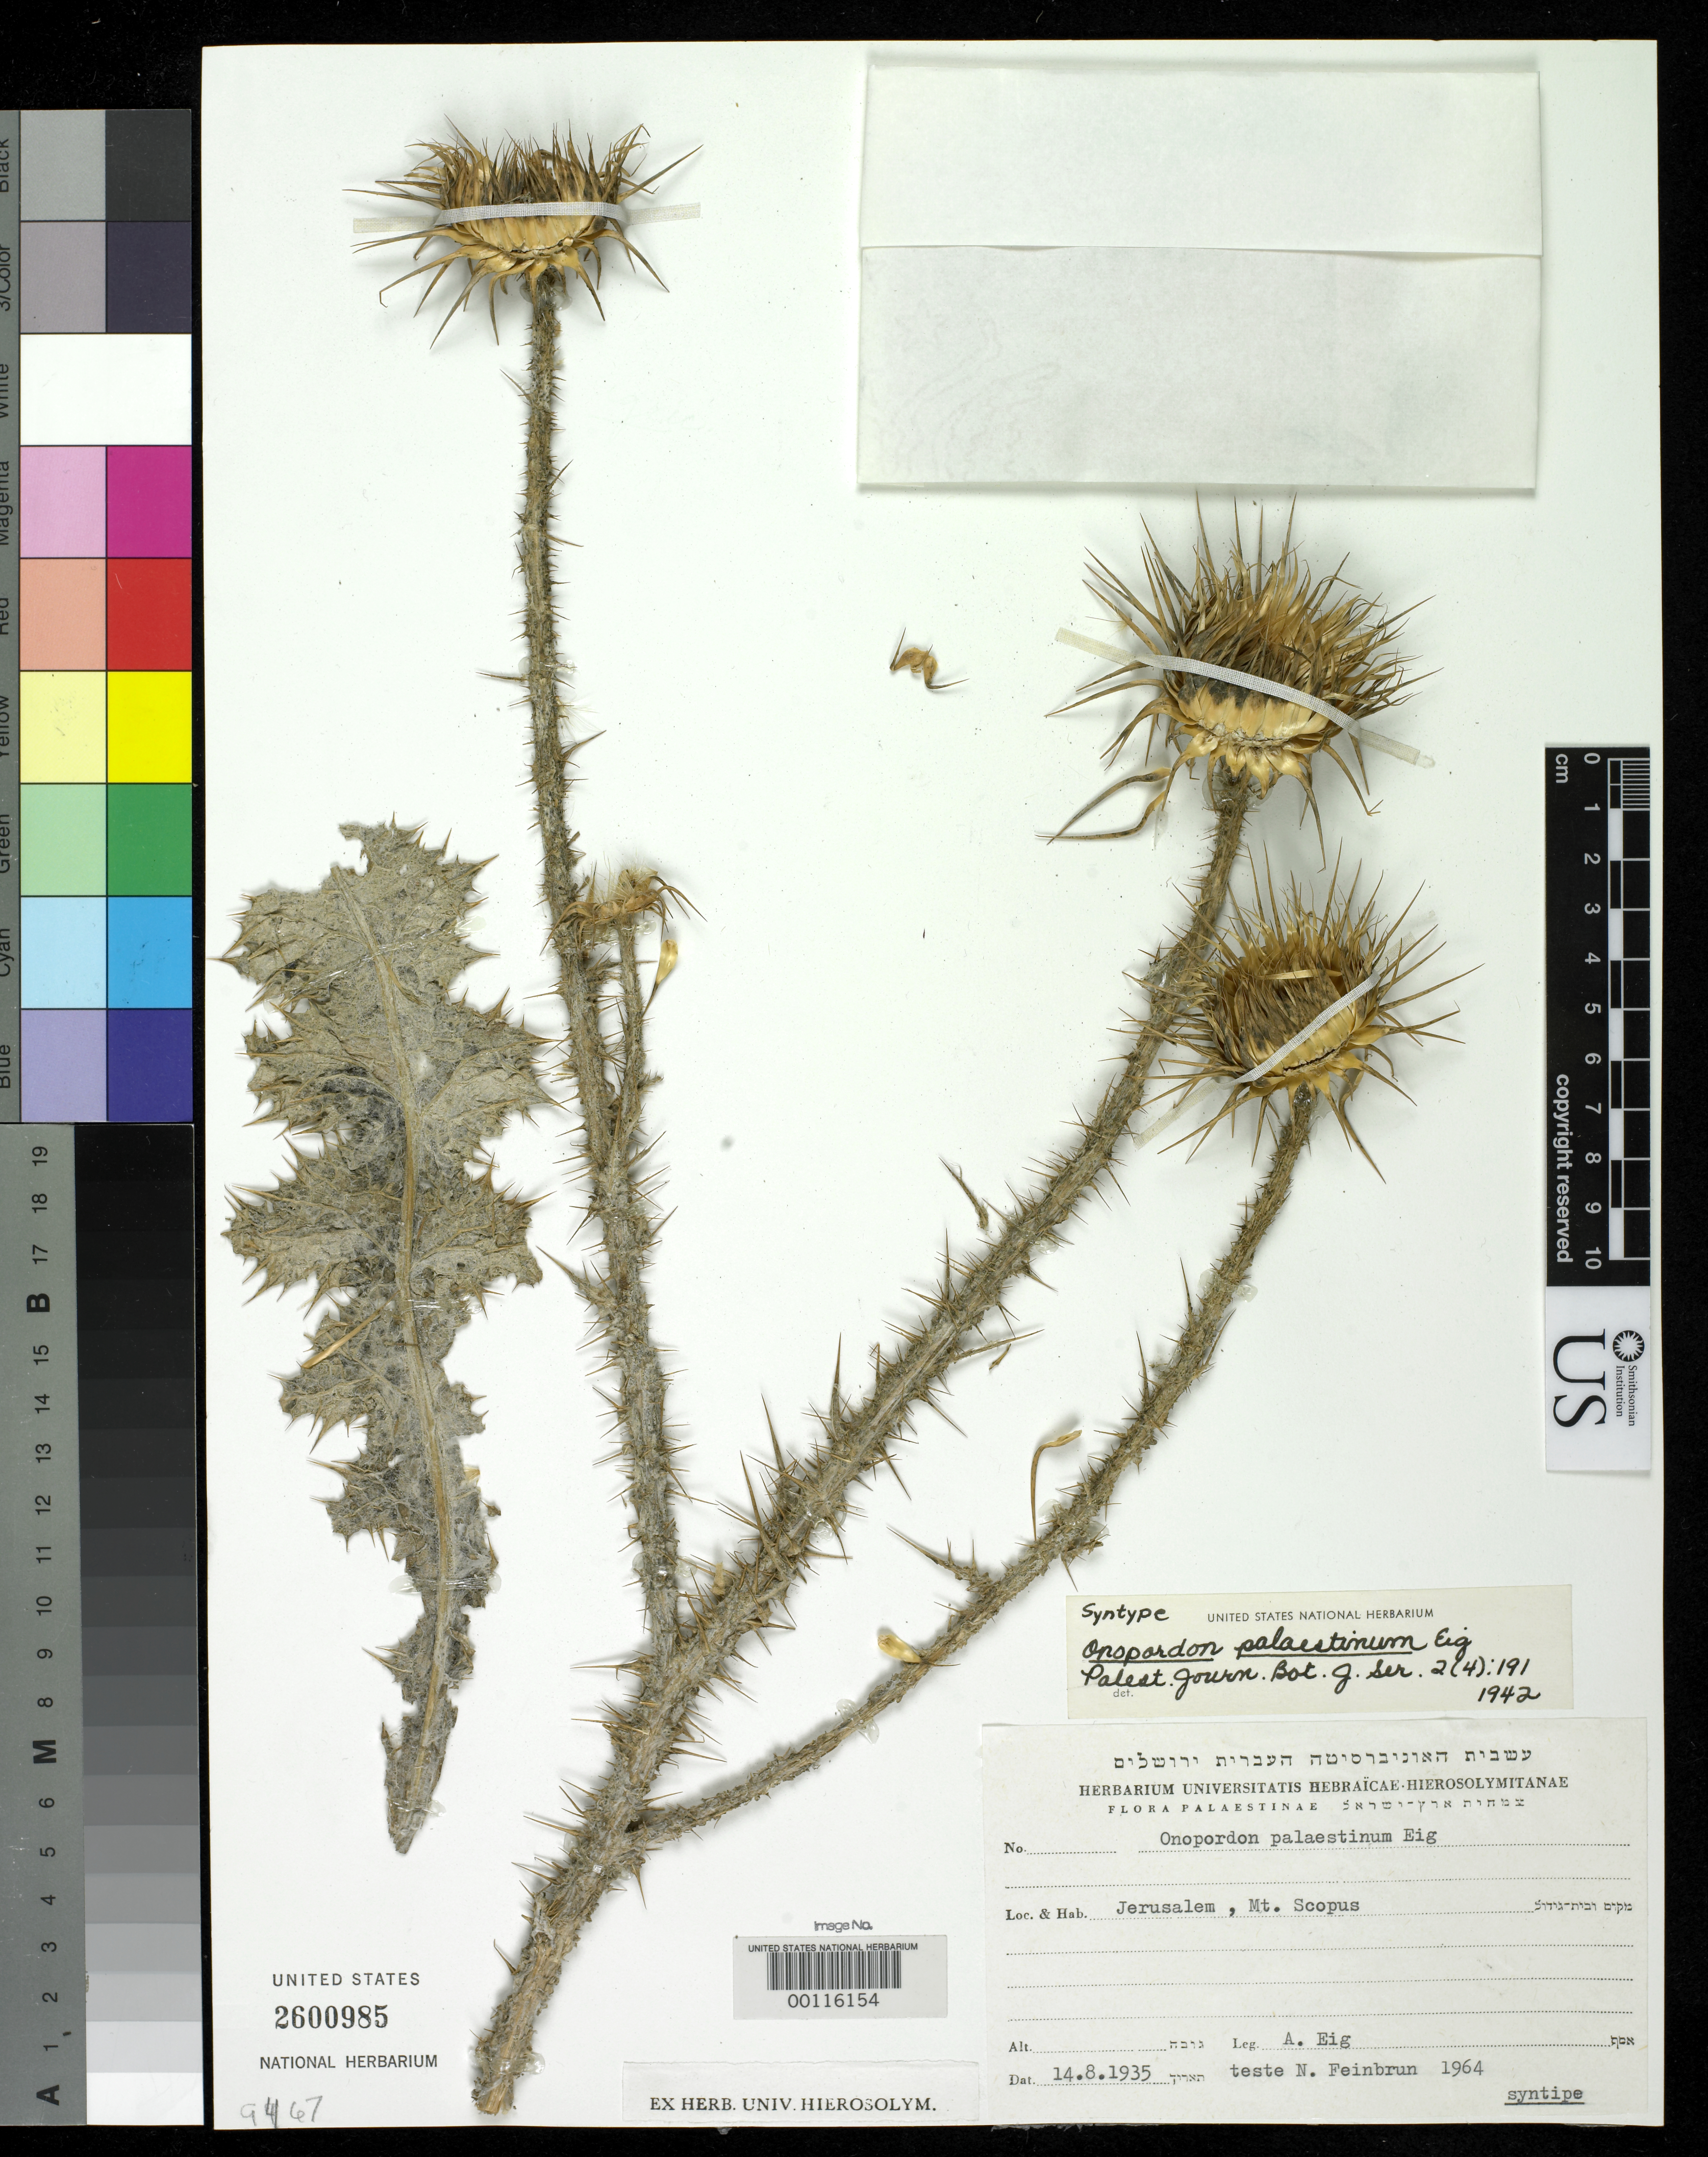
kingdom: Plantae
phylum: Tracheophyta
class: Magnoliopsida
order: Asterales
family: Asteraceae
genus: Onopordum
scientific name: Onopordum palaestinum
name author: Eig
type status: Syntype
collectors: A. Eig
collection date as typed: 14 Aug 1935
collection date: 1935-08-14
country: Israel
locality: Mount Scopus; Jerusalem, University grounds.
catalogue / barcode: US 2600985